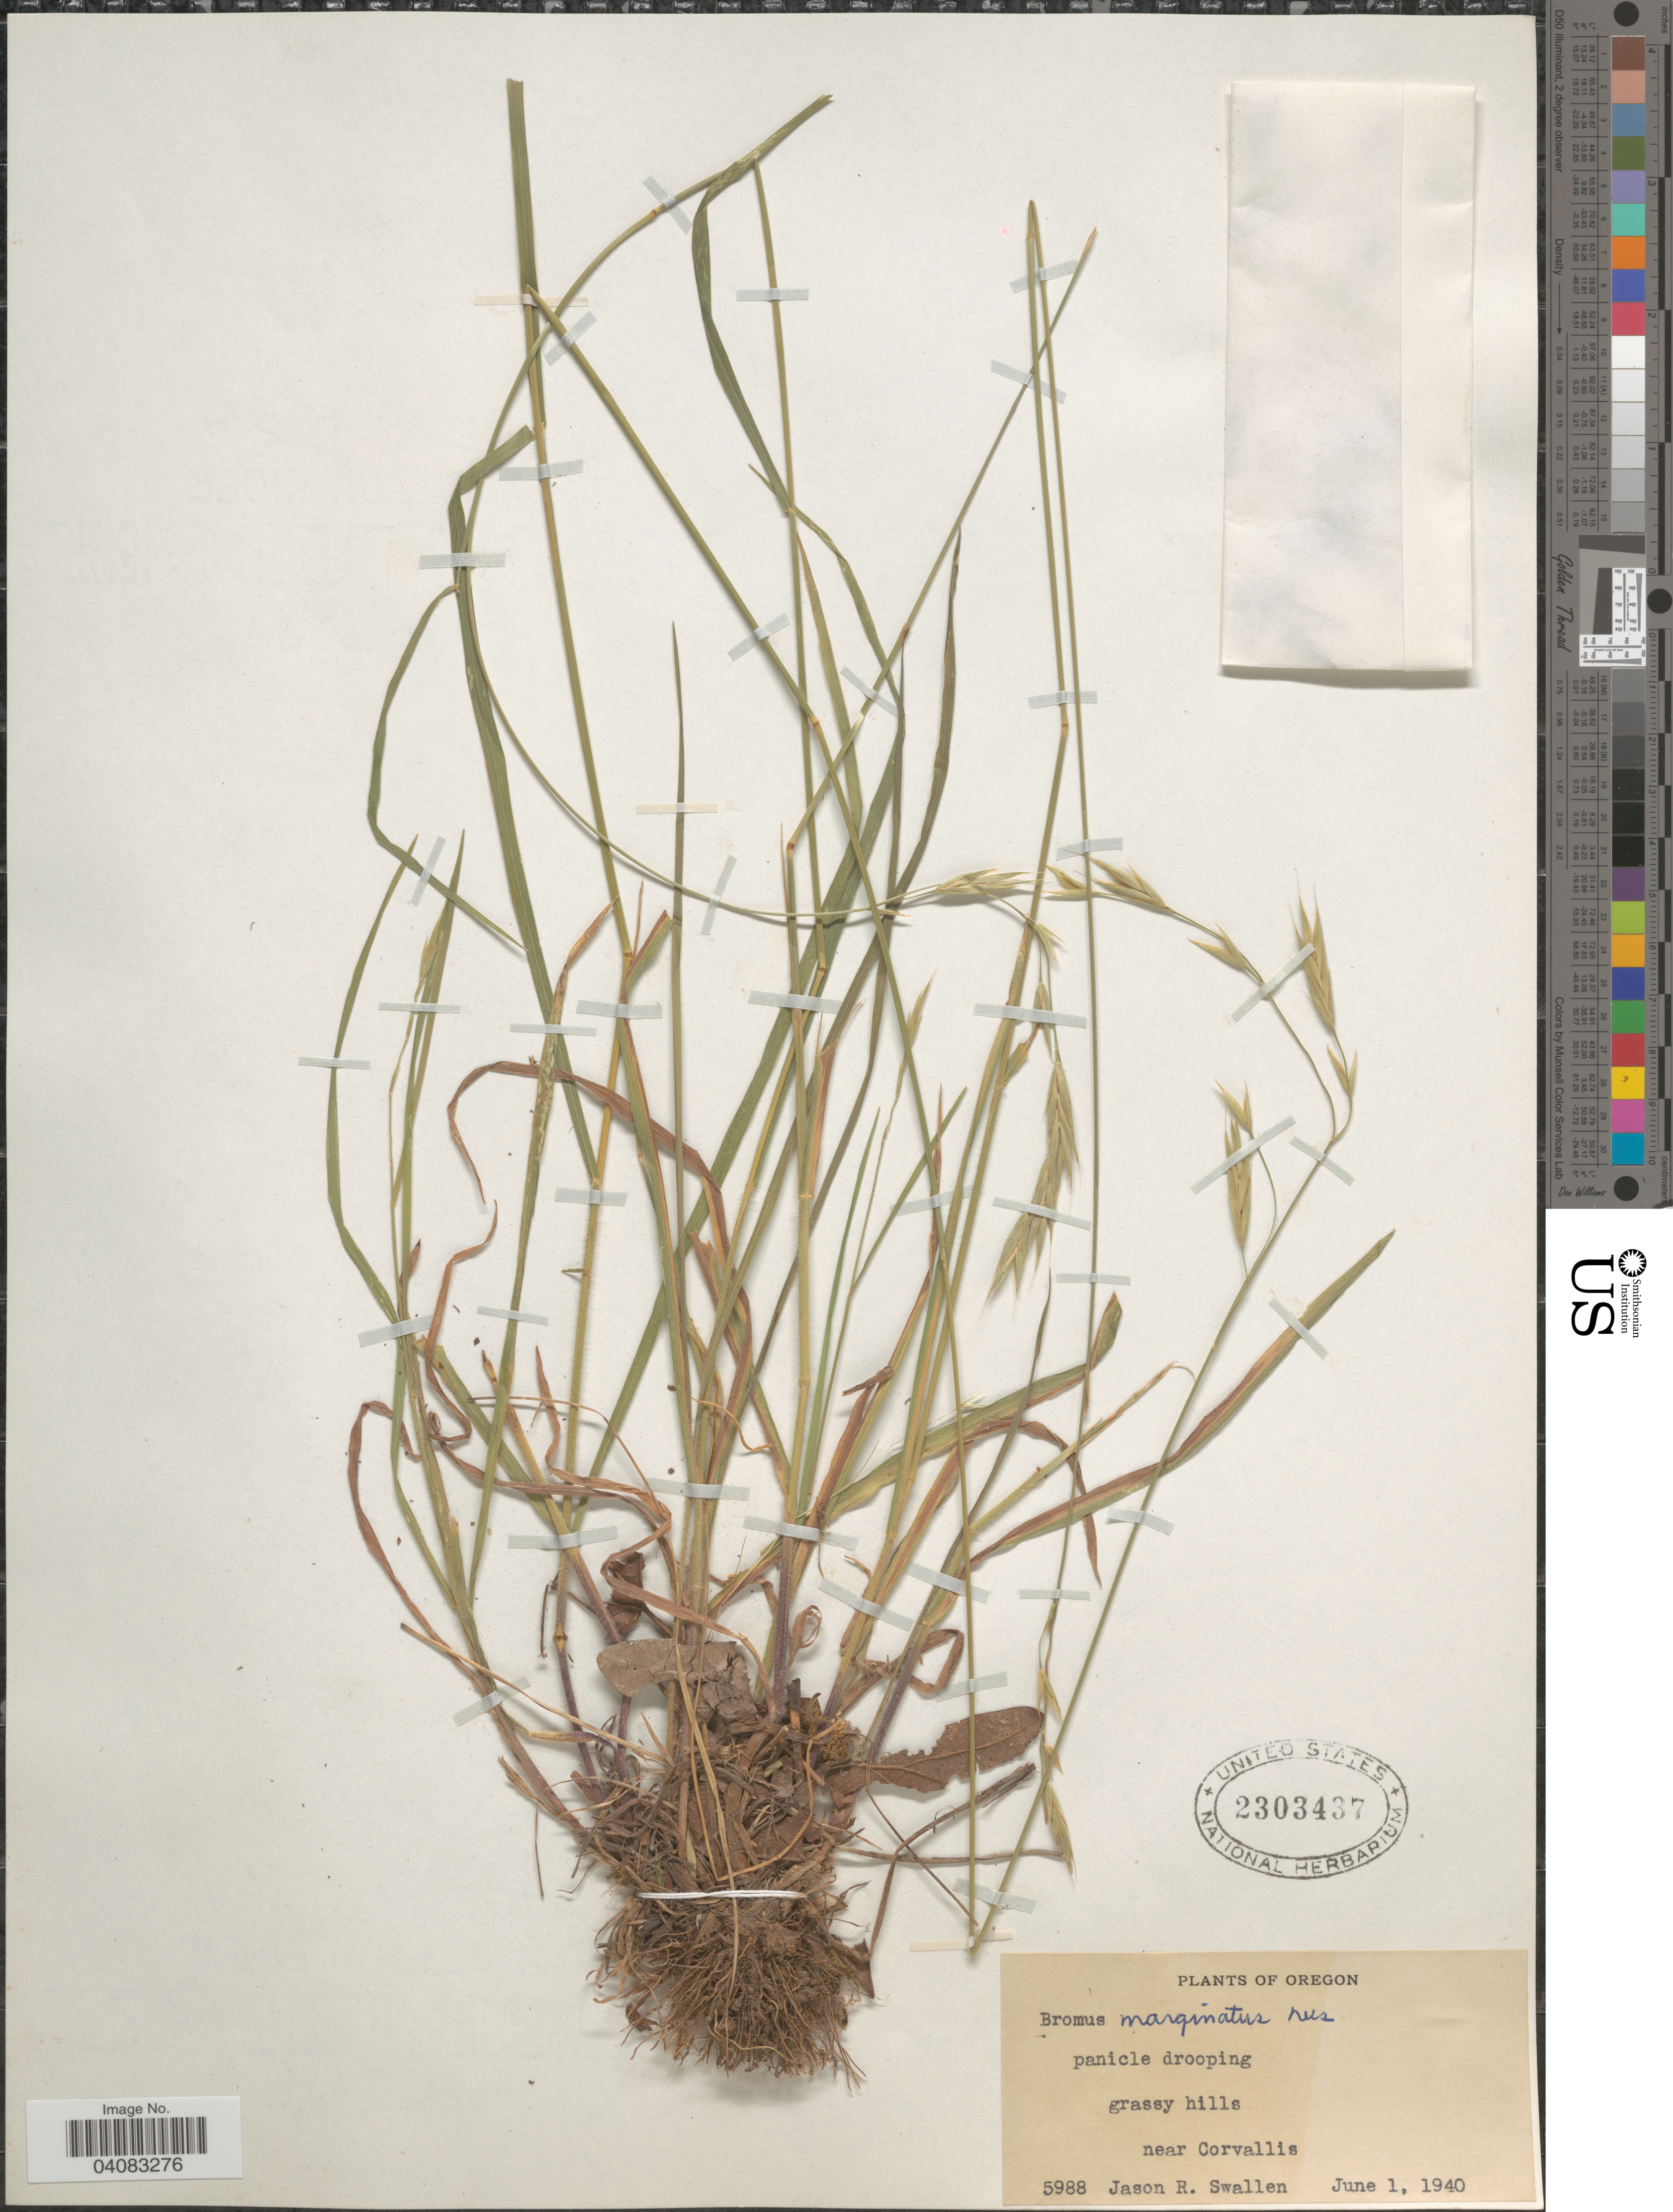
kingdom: Plantae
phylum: Tracheophyta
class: Liliopsida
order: Poales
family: Poaceae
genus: Bromus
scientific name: Bromus marginatus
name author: Nees ex Steud.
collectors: J. R. Swallen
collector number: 5988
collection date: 1940-06-01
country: United States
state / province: Oregon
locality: Grassy hills. Near Corvallis.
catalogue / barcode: US 2303437